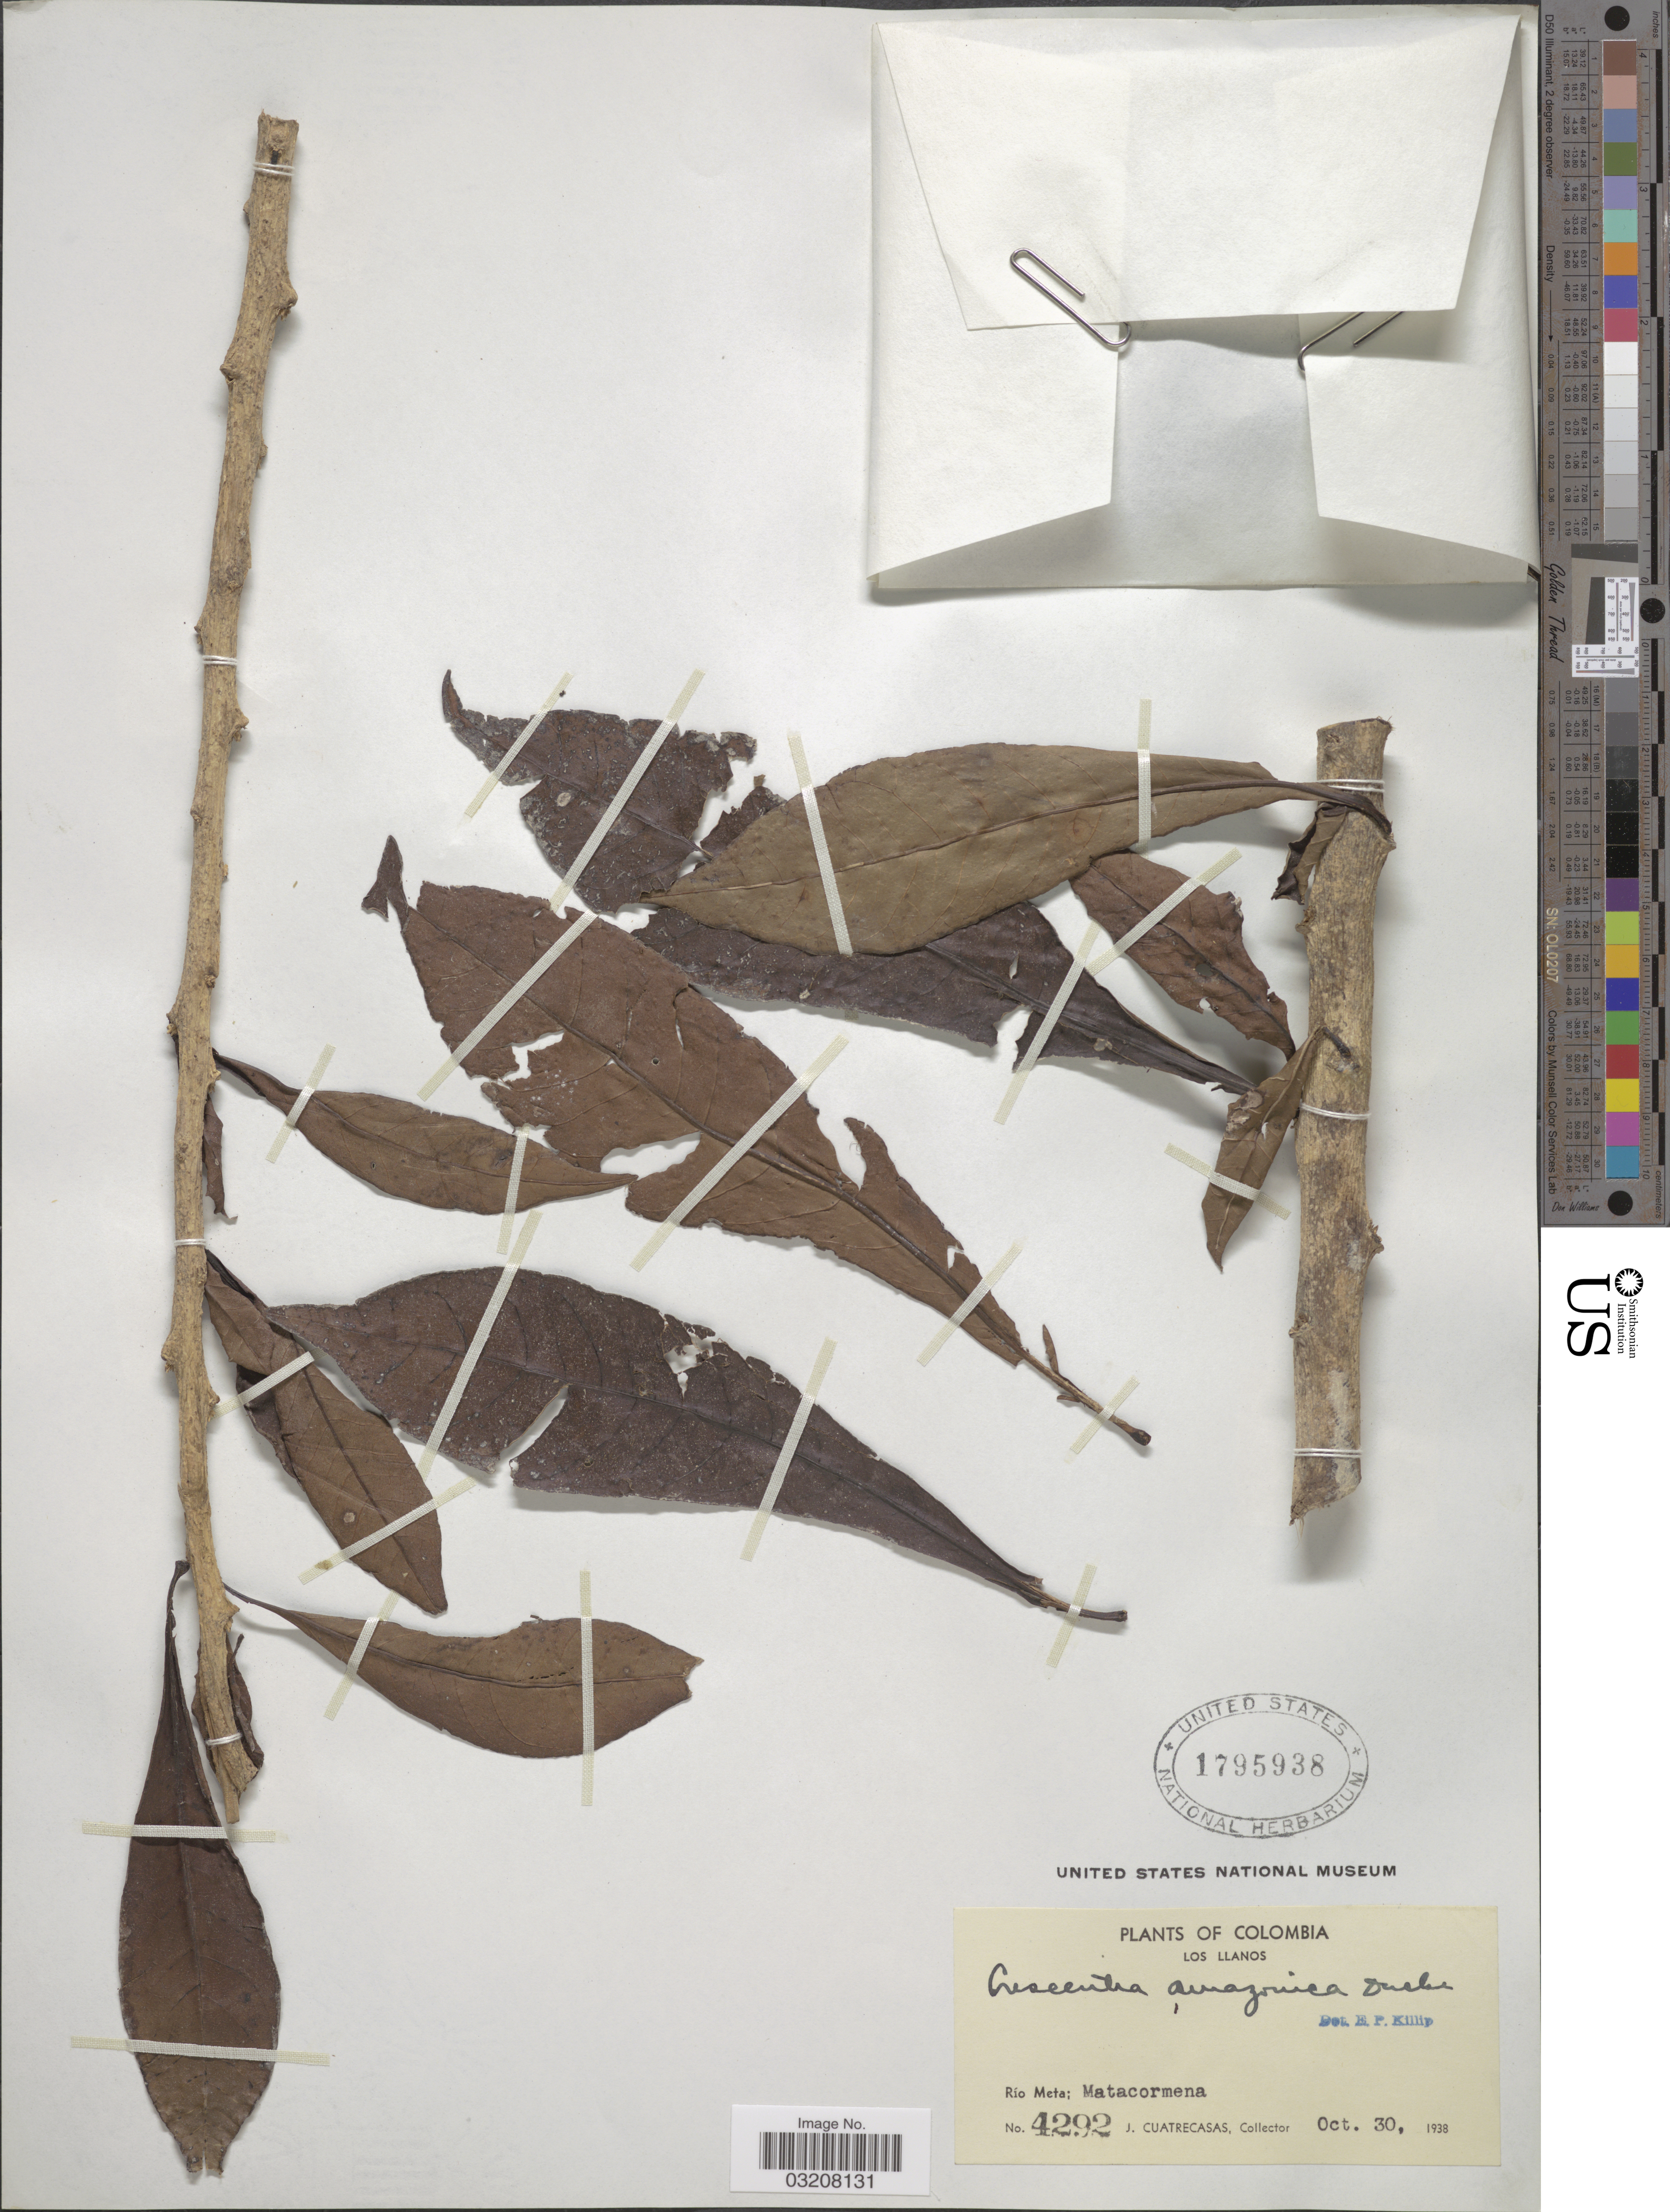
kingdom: Plantae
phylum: Tracheophyta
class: Magnoliopsida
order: Lamiales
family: Bignoniaceae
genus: Crescentia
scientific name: Crescentia amazonica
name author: Ducke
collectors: J. Cuatrecasas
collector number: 4292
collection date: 1938-10-30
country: Colombia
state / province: Meta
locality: Los Llanos. Río Meta; Matacormena.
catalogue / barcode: US 1795938